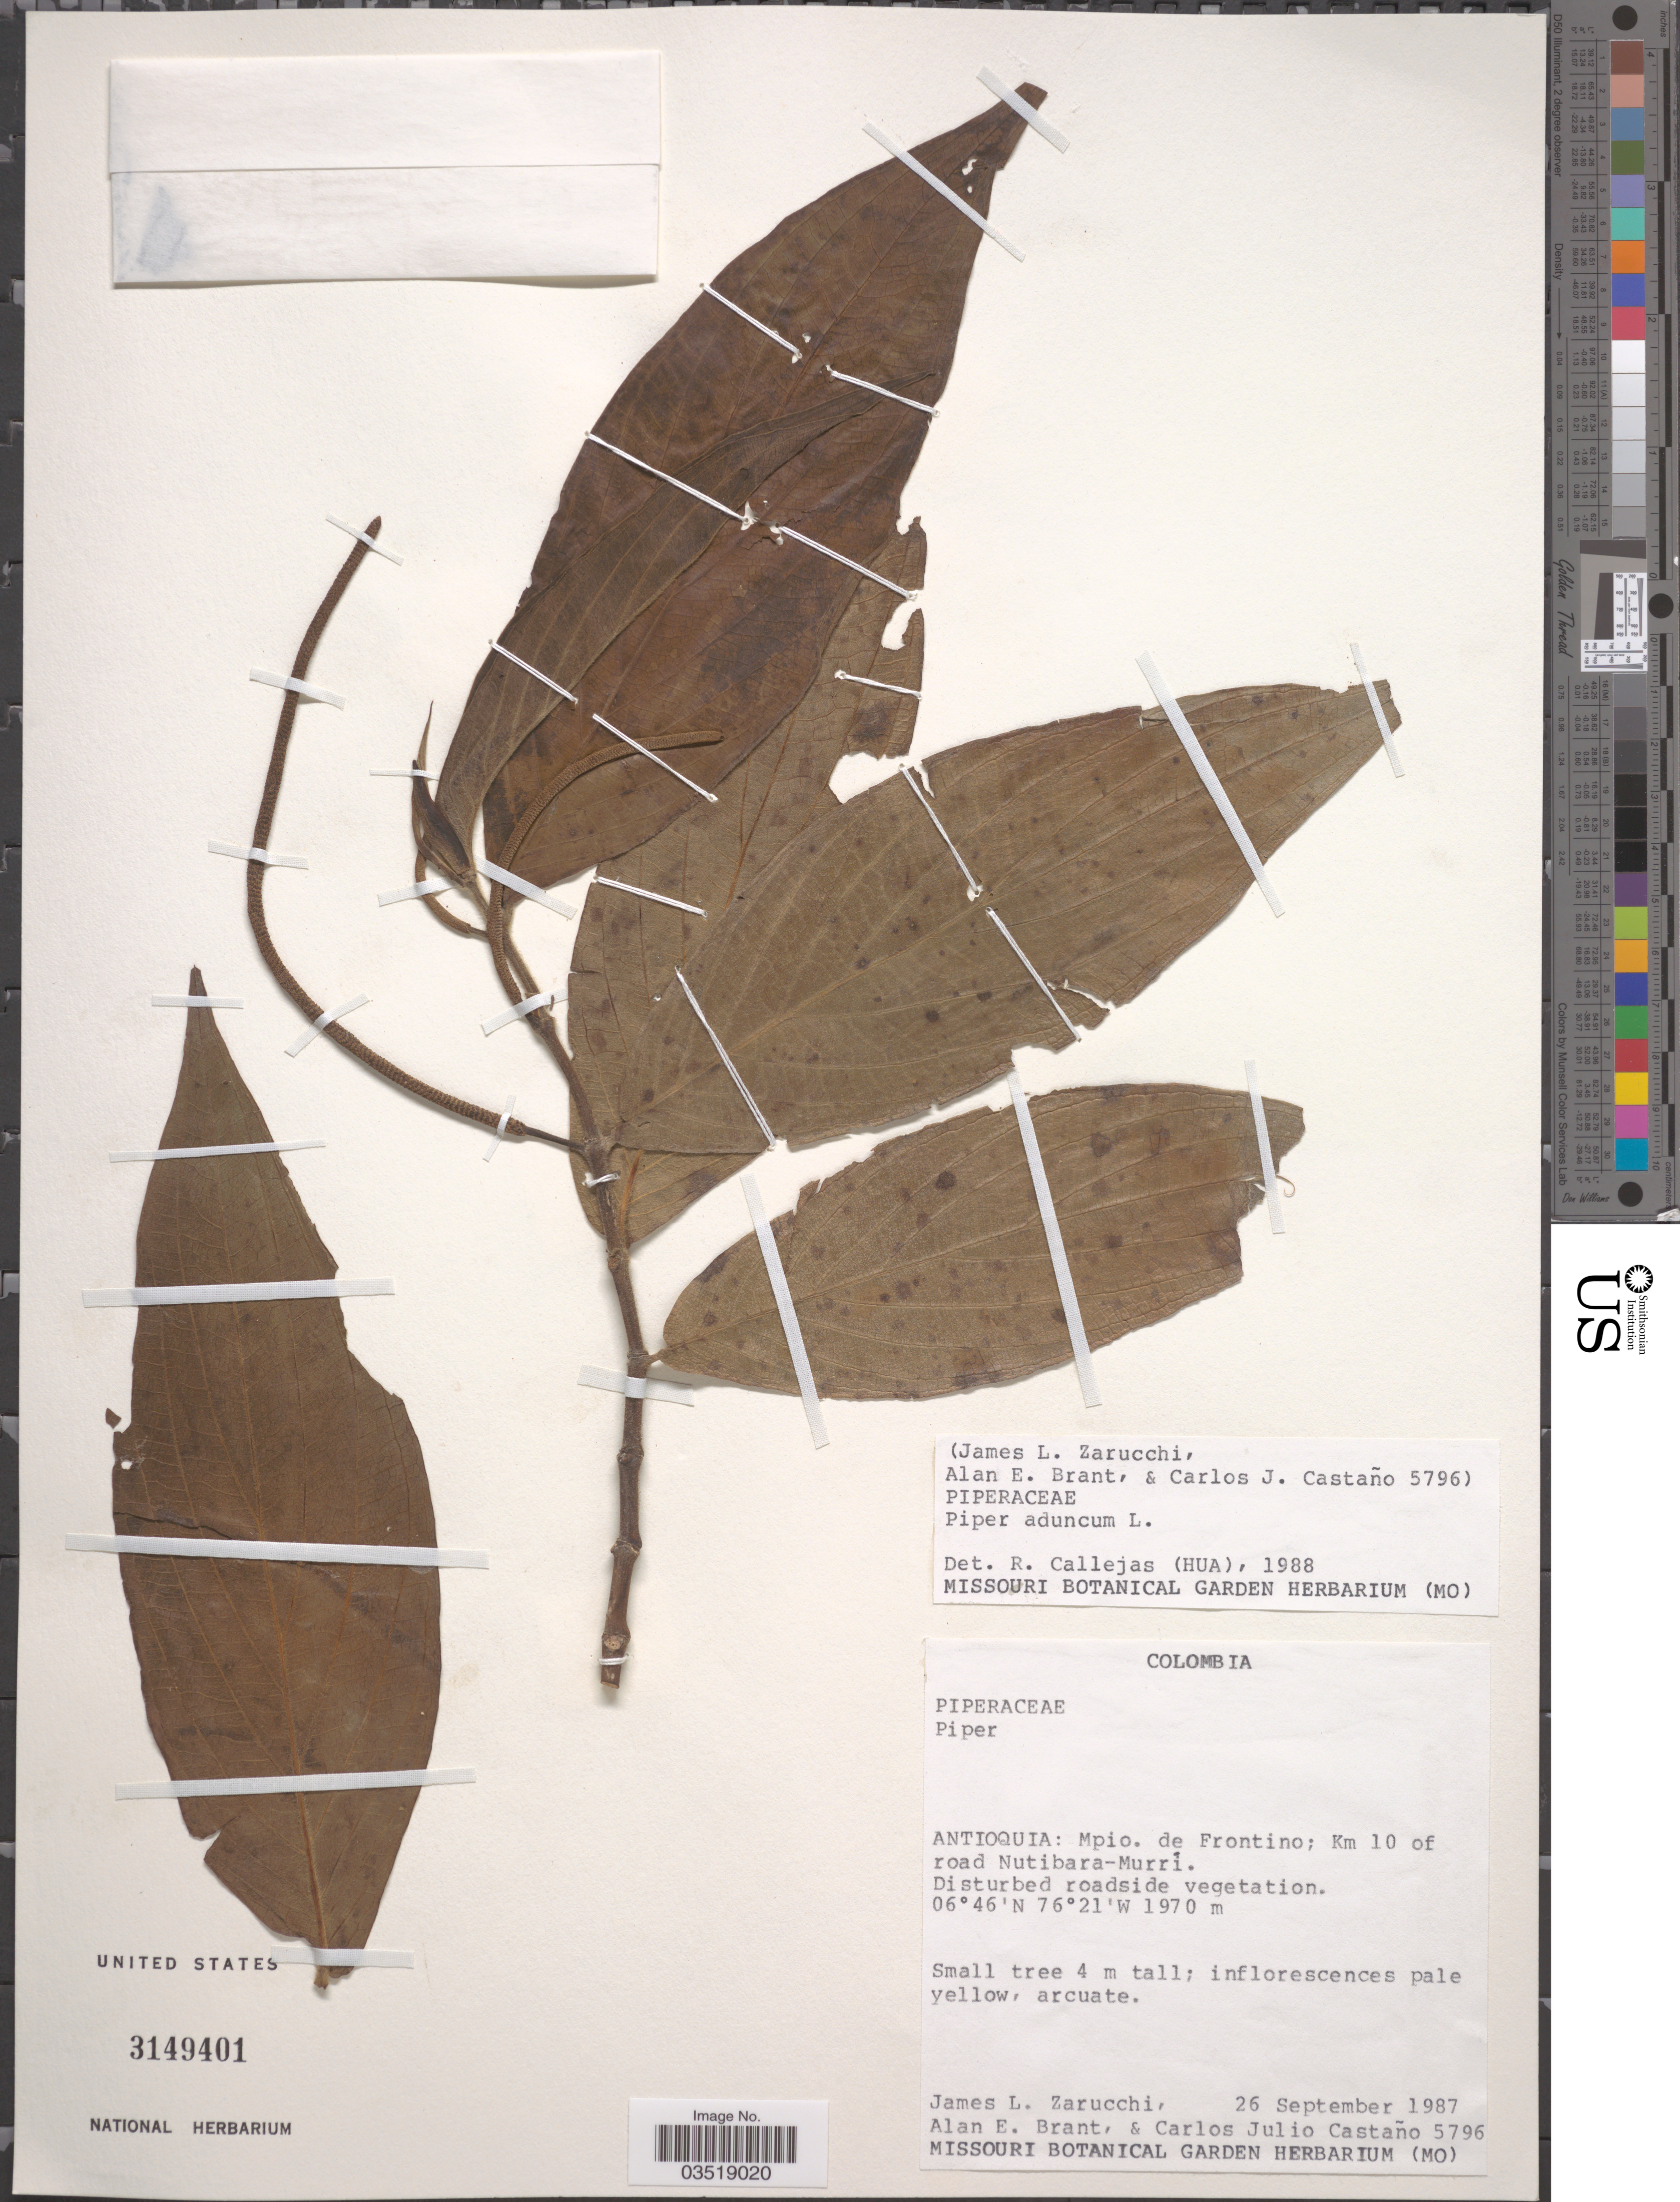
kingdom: Plantae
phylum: Tracheophyta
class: Magnoliopsida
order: Piperales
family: Piperaceae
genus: Piper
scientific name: Piper aduncum var. aduncum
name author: L.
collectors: J. L. Zarucchi, A. Brant & C. Castaño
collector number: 5796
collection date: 1987-09-26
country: Colombia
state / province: Antioquia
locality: Mpio. de Frontino; Km 10 of road Nutibara-Murrí.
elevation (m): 1970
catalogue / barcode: US 3149401